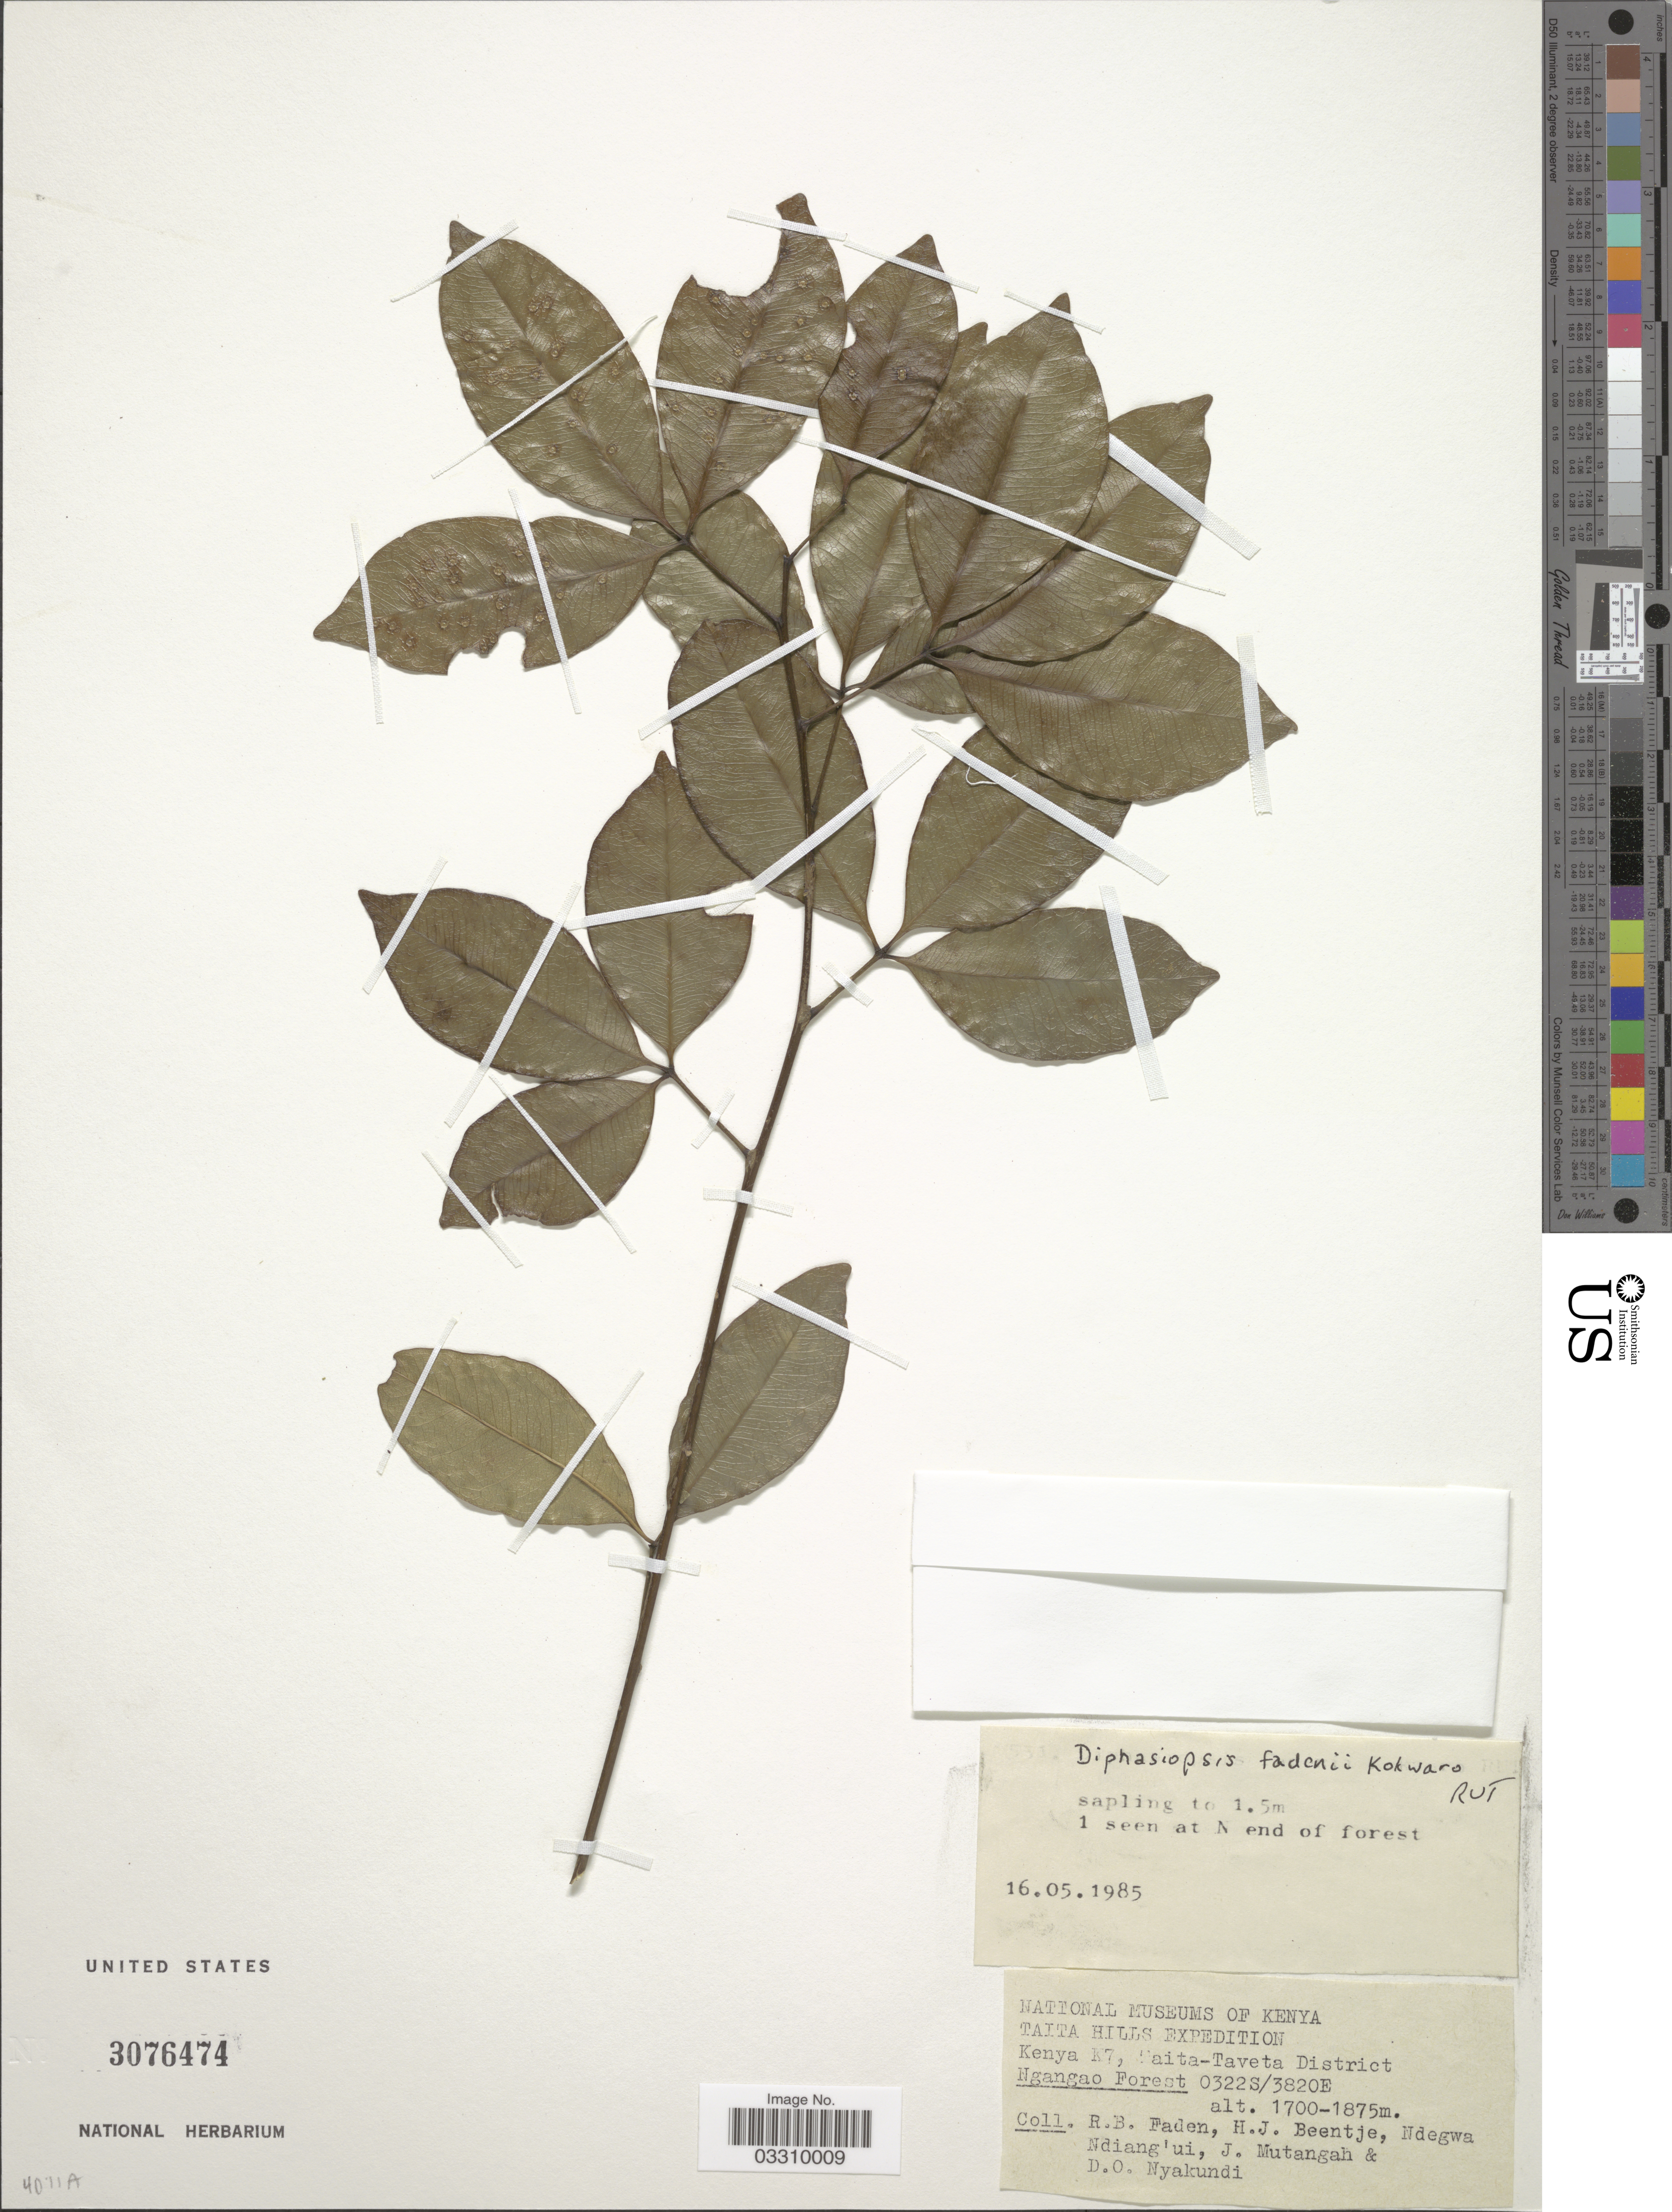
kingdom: Plantae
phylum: Tracheophyta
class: Magnoliopsida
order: Sapindales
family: Rutaceae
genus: Vepris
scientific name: Vepris fadenii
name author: (Kokwaro) Mziray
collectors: R. B. Faden, H. J. Beentje, Ndegwa Ndiang'ui, J. Mutangah & D. Nyakundi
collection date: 1985-05-16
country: Kenya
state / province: Taita Taveta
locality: Taita Hills. K7, Taita-Taveta District. Ngangao Forest.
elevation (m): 1700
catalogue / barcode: US 3076474